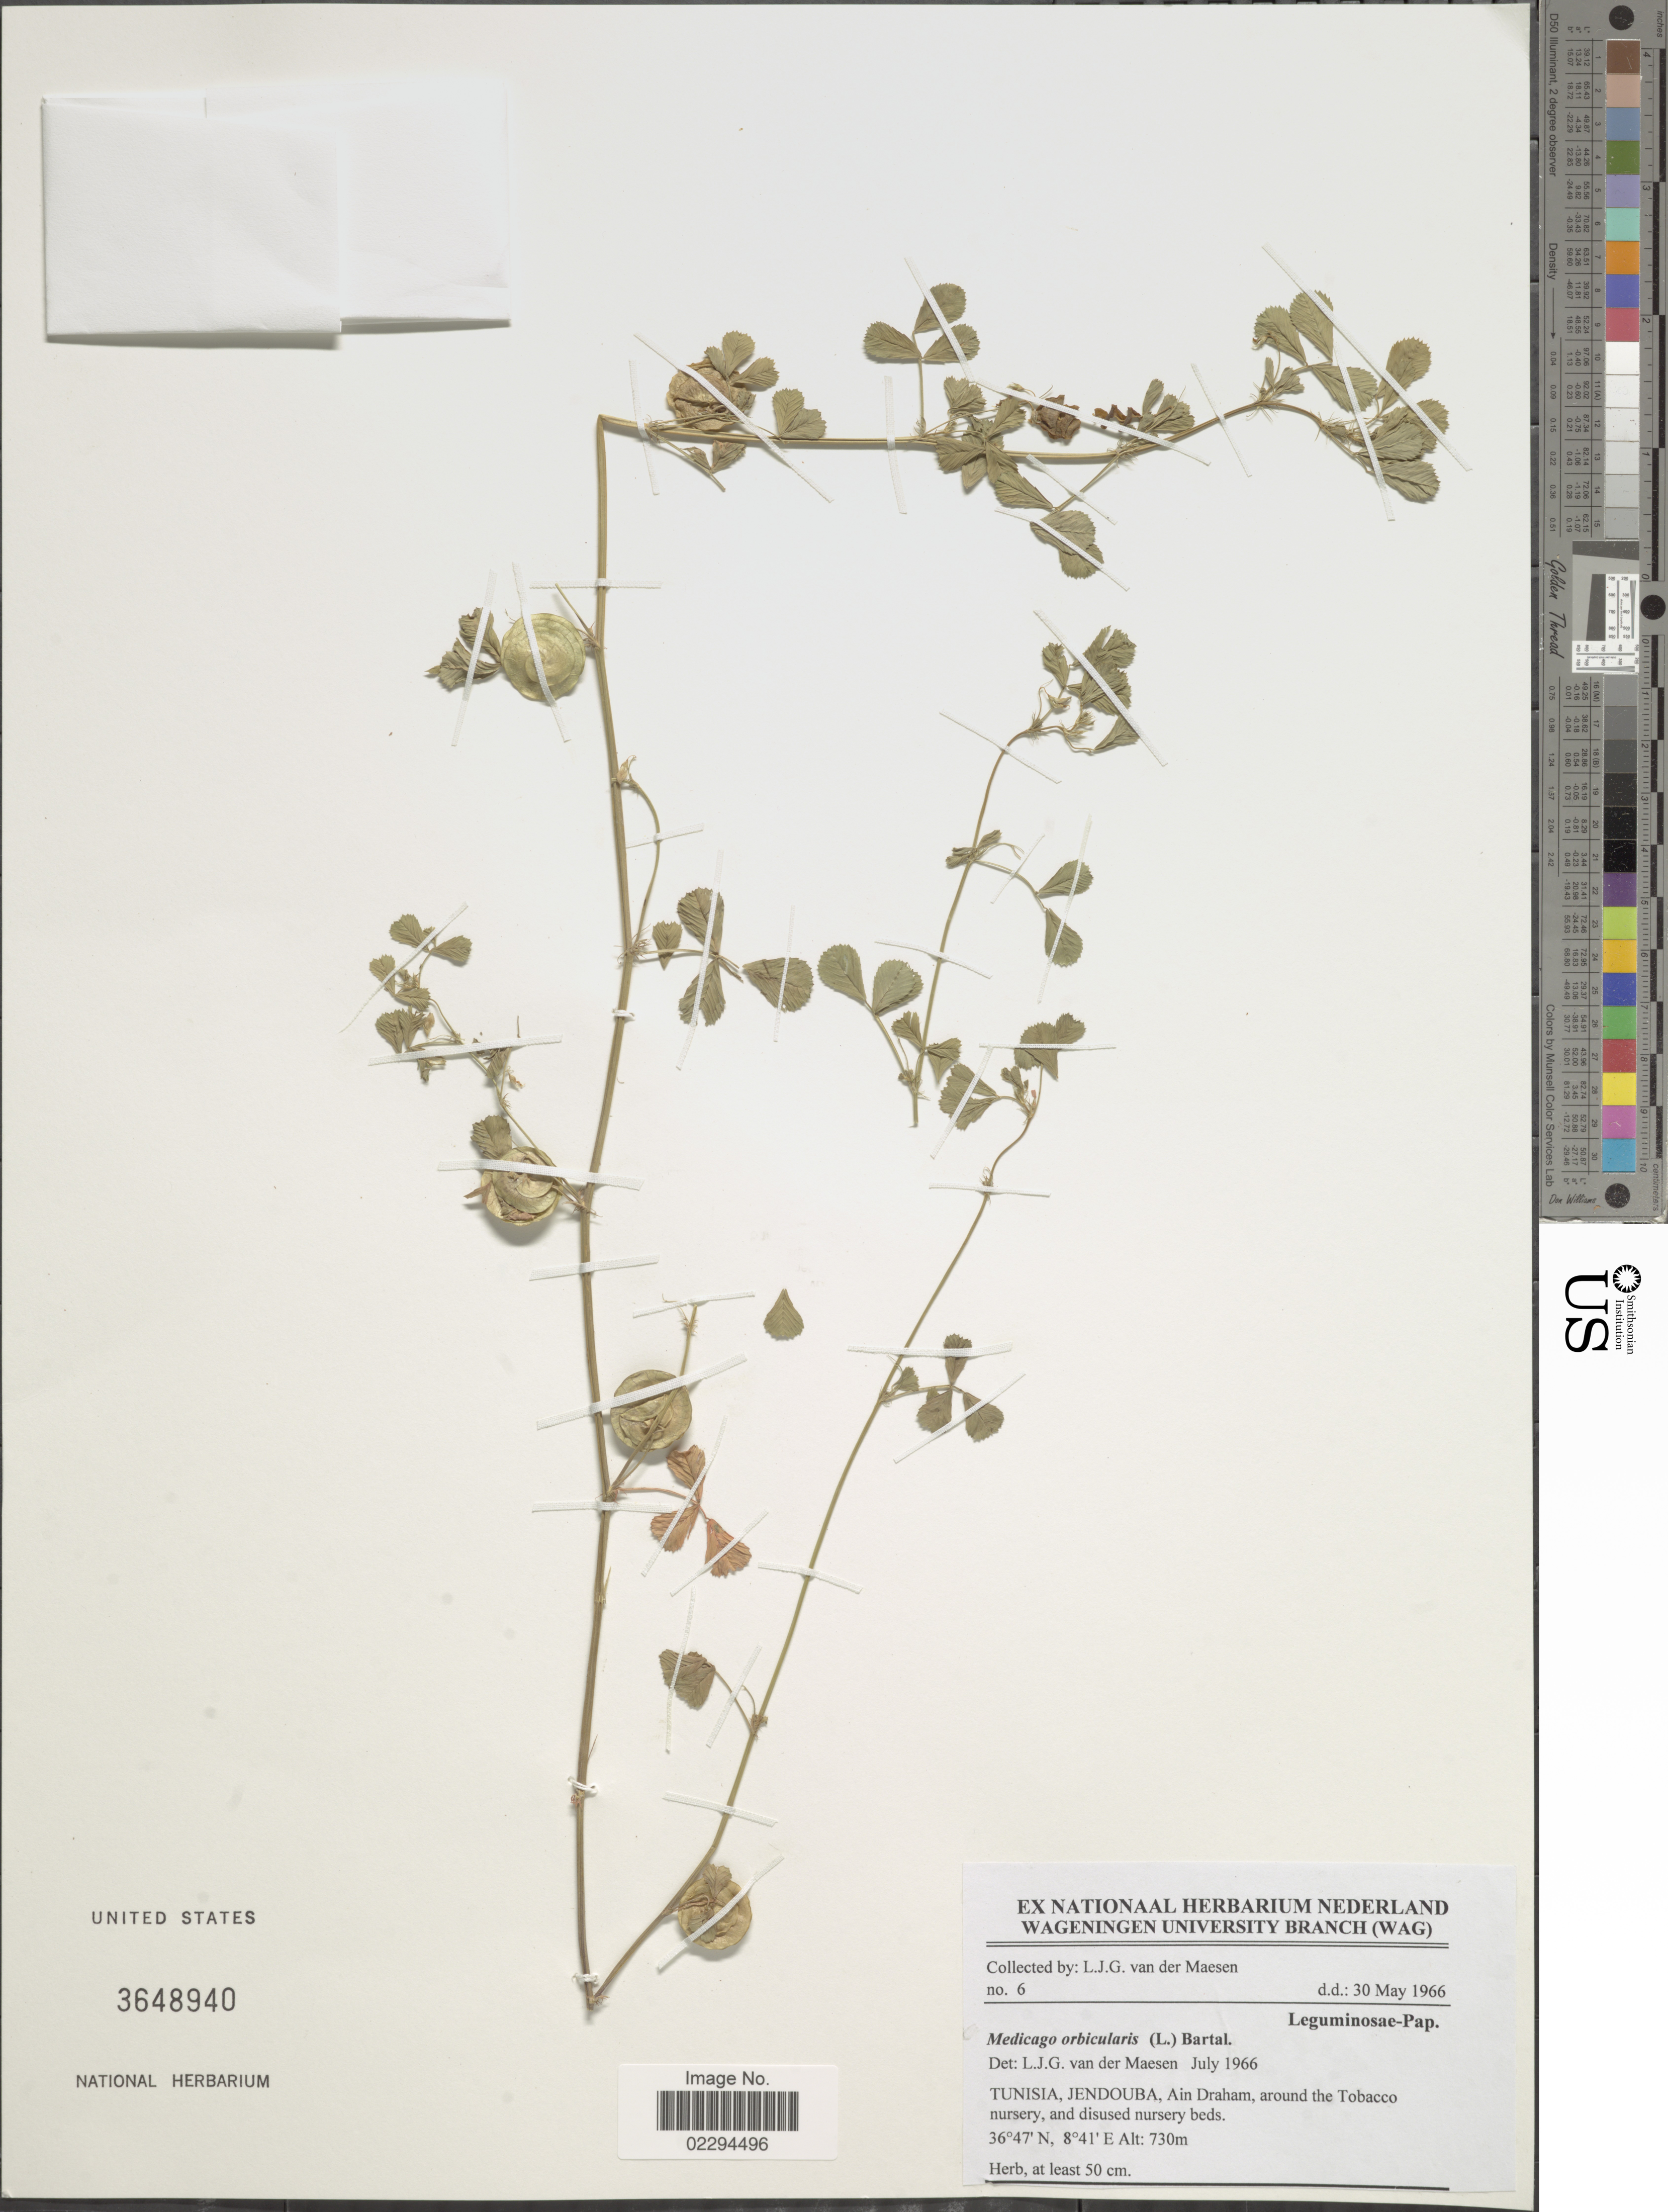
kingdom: Plantae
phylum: Tracheophyta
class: Magnoliopsida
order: Fabales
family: Fabaceae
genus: Medicago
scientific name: Medicago orbicularis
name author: (L.) Bartal.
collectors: L. van der Maesen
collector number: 6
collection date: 1966-05-30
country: Tunisia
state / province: Jendouba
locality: Ain Draham, around the Tobacco nursery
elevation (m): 730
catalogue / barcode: US 3648940